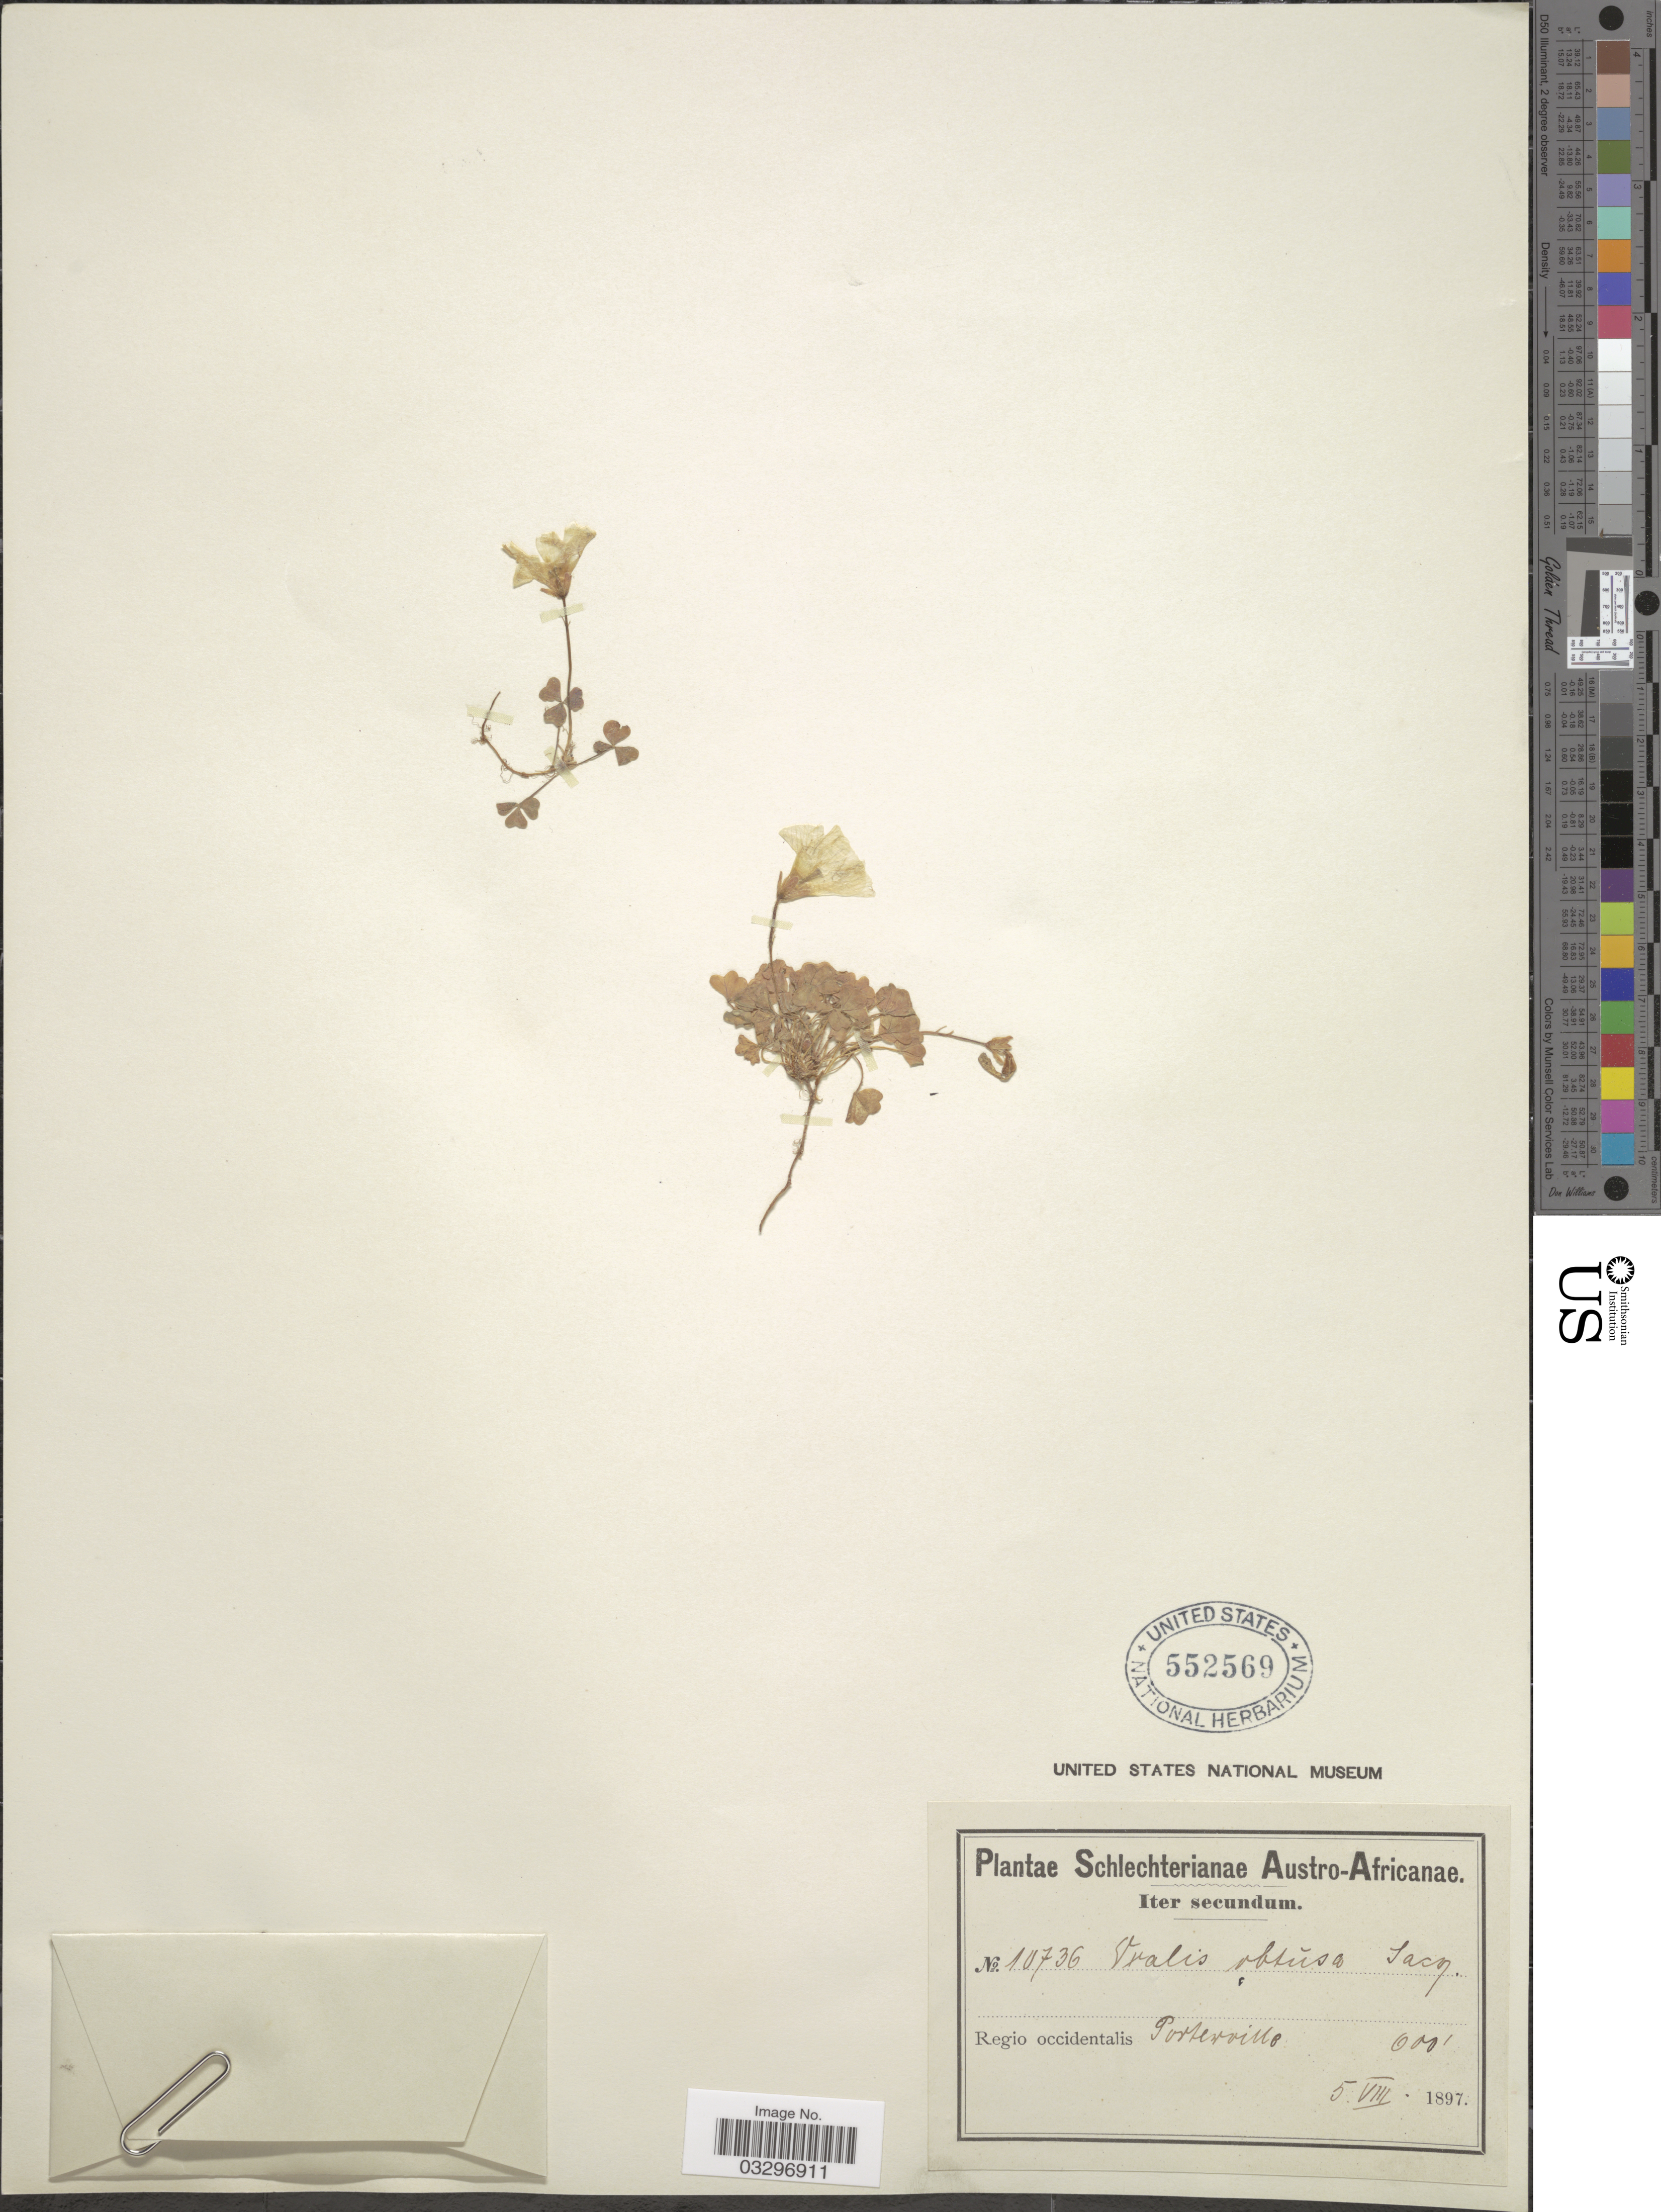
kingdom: Plantae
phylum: Tracheophyta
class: Magnoliopsida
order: Oxalidales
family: Oxalidaceae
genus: Oxalis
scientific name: Oxalis obtusa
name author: Jacq.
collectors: Schlechter, --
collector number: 10736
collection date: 1897-08-05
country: South Africa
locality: Austro-Africanae. Regio occidentalis Porterville.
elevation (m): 183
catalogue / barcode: US 552569